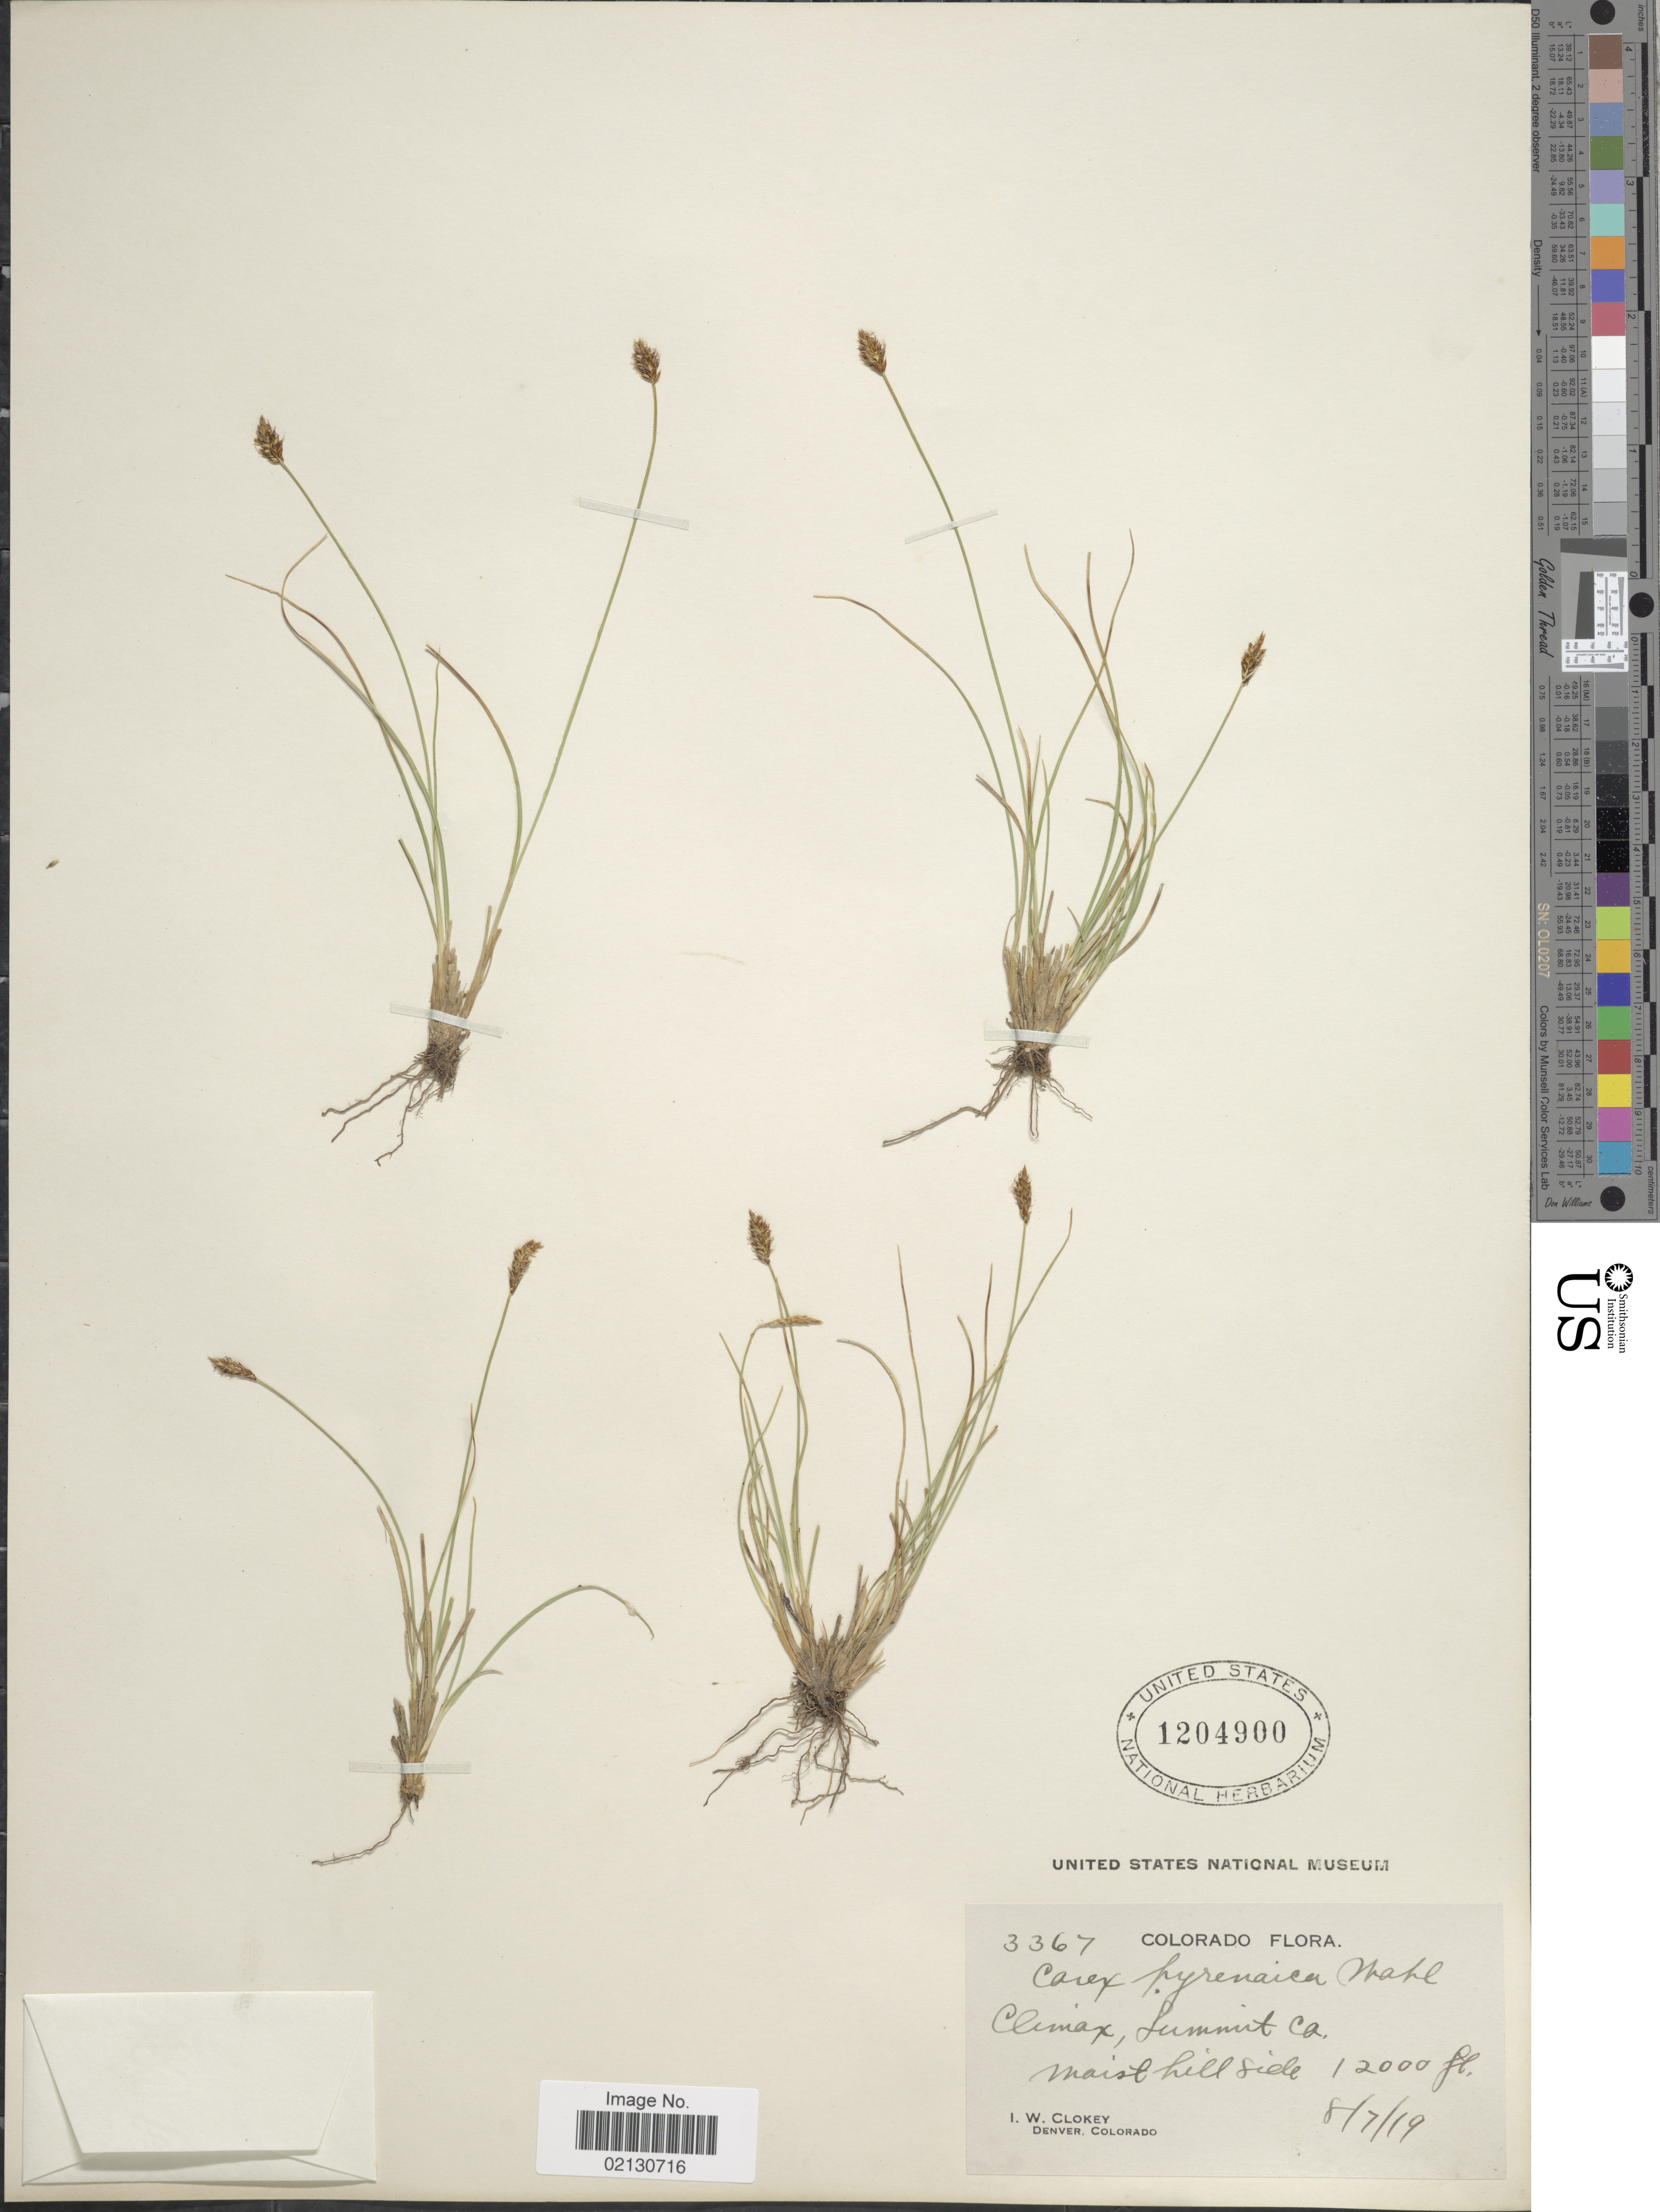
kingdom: Plantae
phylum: Tracheophyta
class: Liliopsida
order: Poales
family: Cyperaceae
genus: Carex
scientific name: Carex micropoda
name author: C.A. Mey.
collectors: I. W. Clokey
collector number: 3367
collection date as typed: Transcribed d/m/y: 7/8/19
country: United States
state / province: Colorado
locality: Climax, Summit Co.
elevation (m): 3658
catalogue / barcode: US 1204900